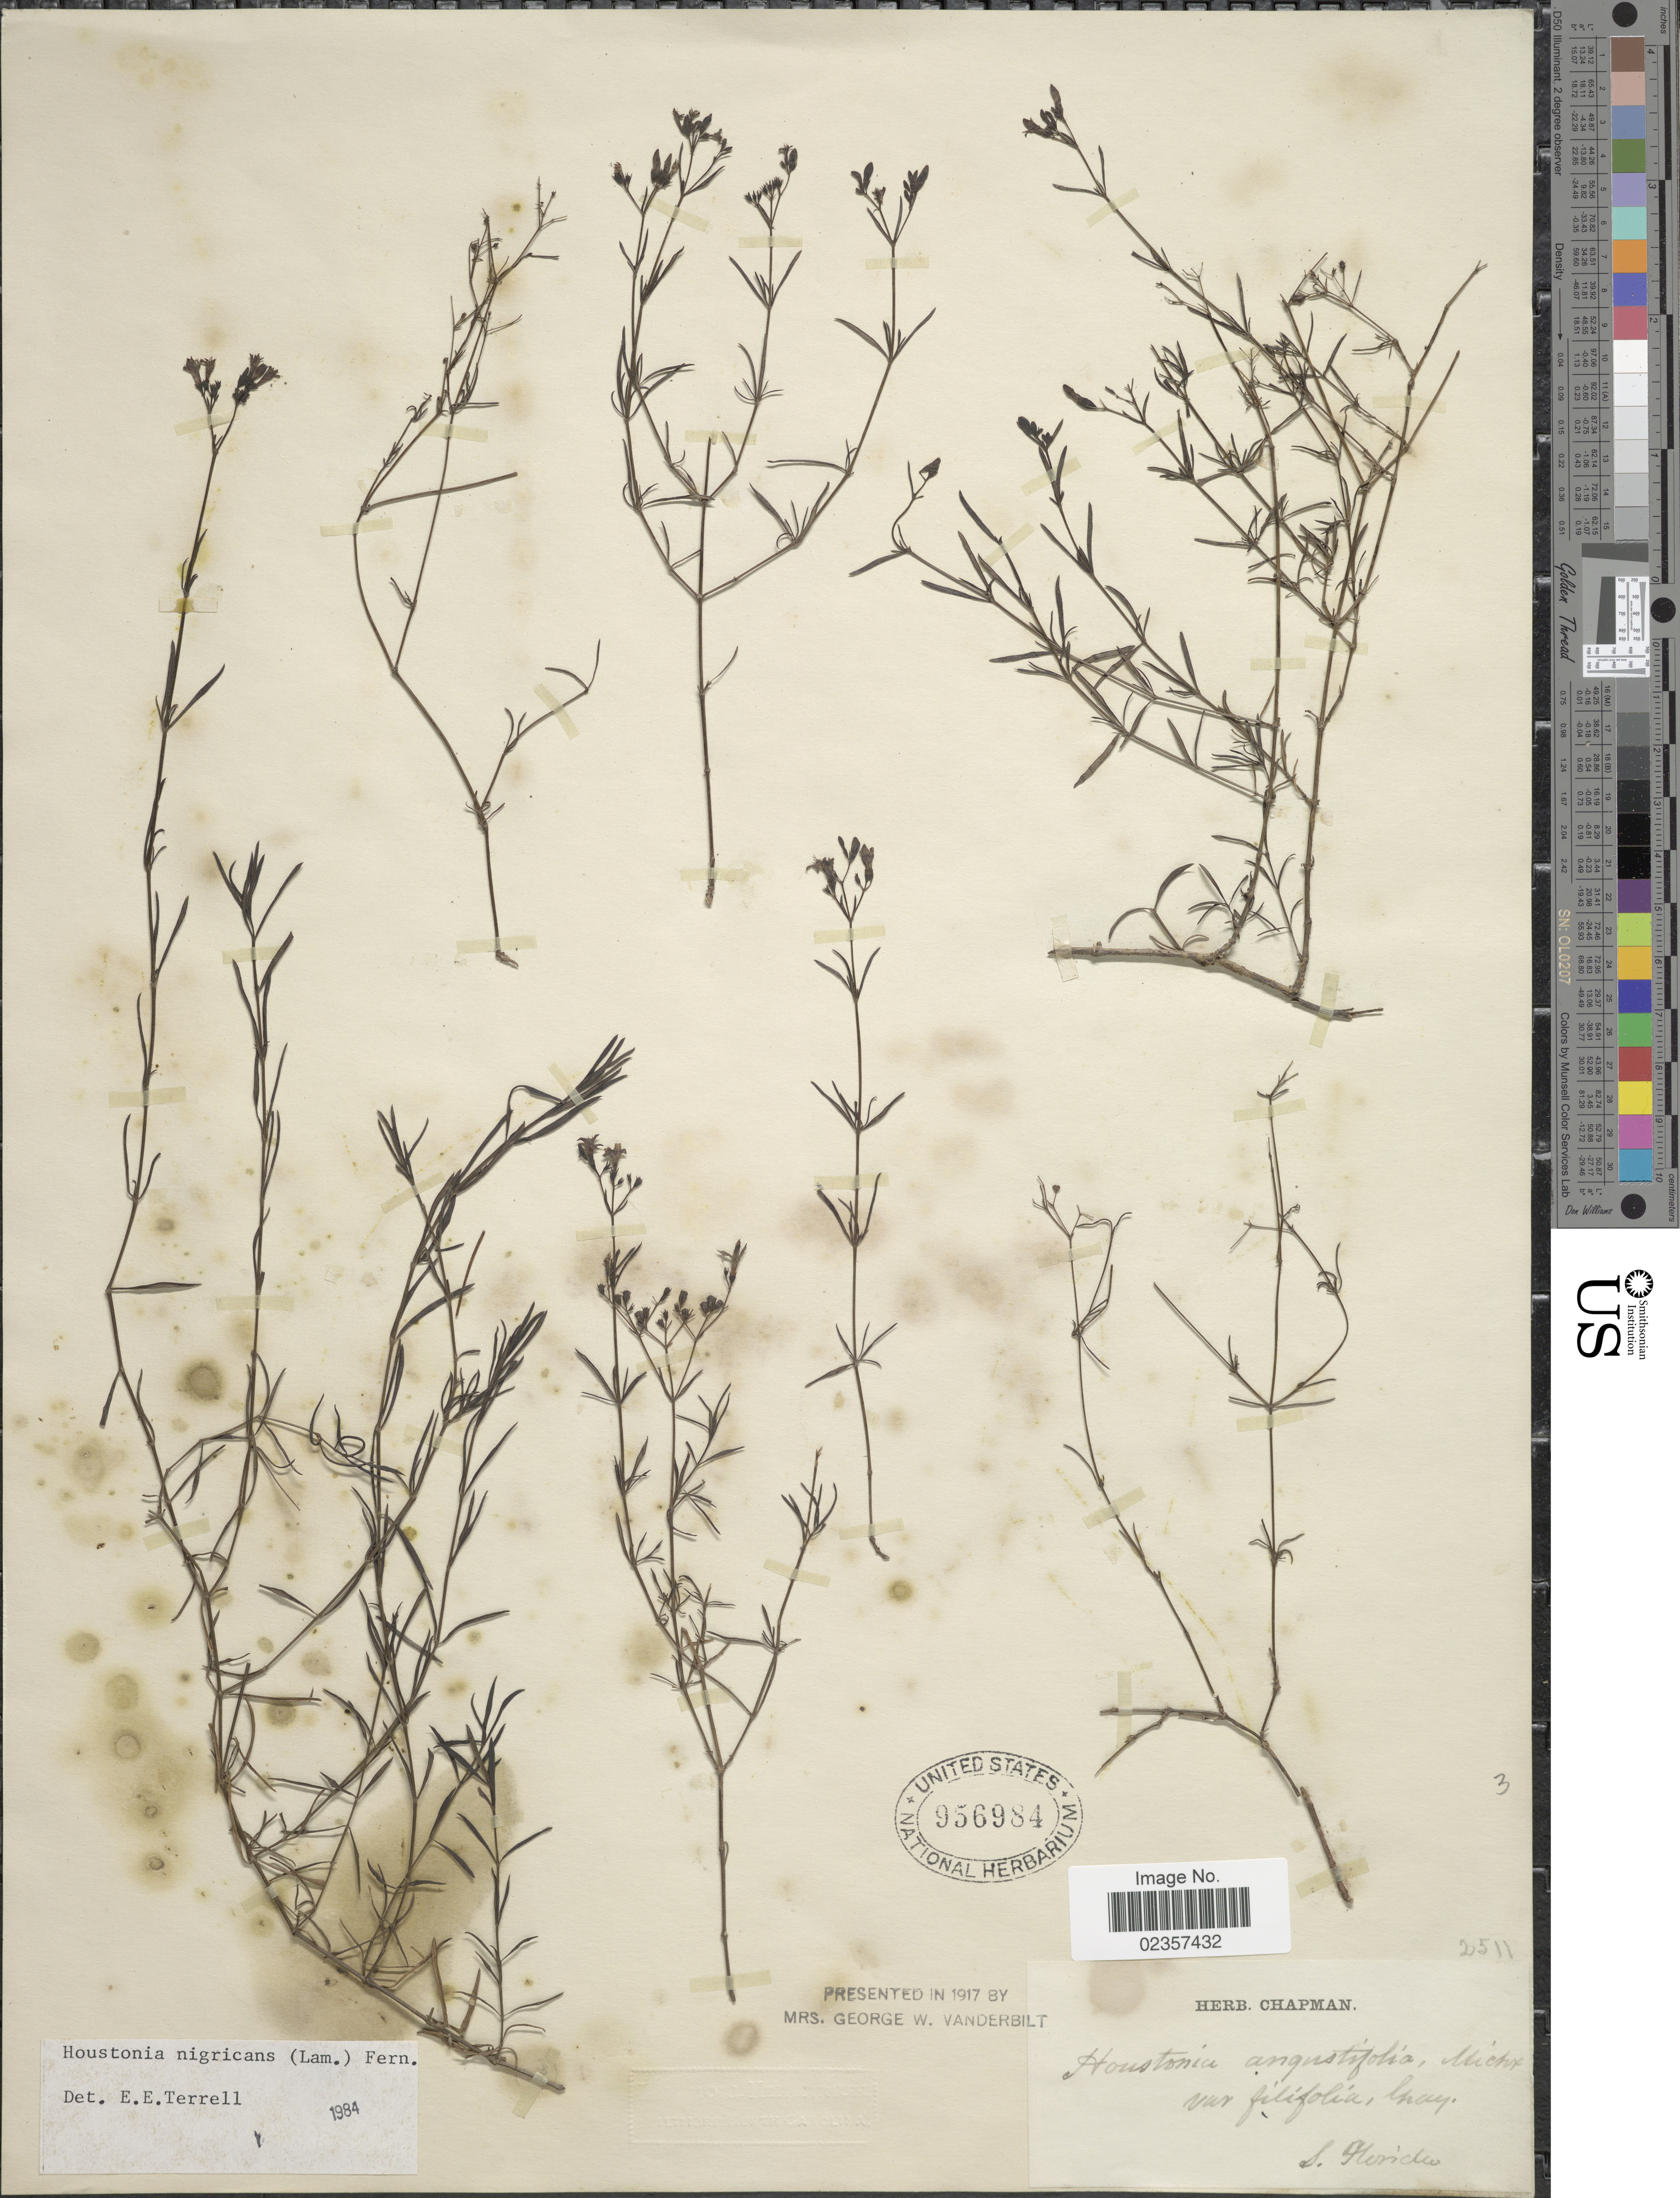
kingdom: Plantae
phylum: Tracheophyta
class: Magnoliopsida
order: Gentianales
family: Rubiaceae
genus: Houstonia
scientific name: Houstonia nigricans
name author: (Lam.) Fernald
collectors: ex herb. Chapman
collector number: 2511?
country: United States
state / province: Florida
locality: S. Florida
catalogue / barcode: US 956984